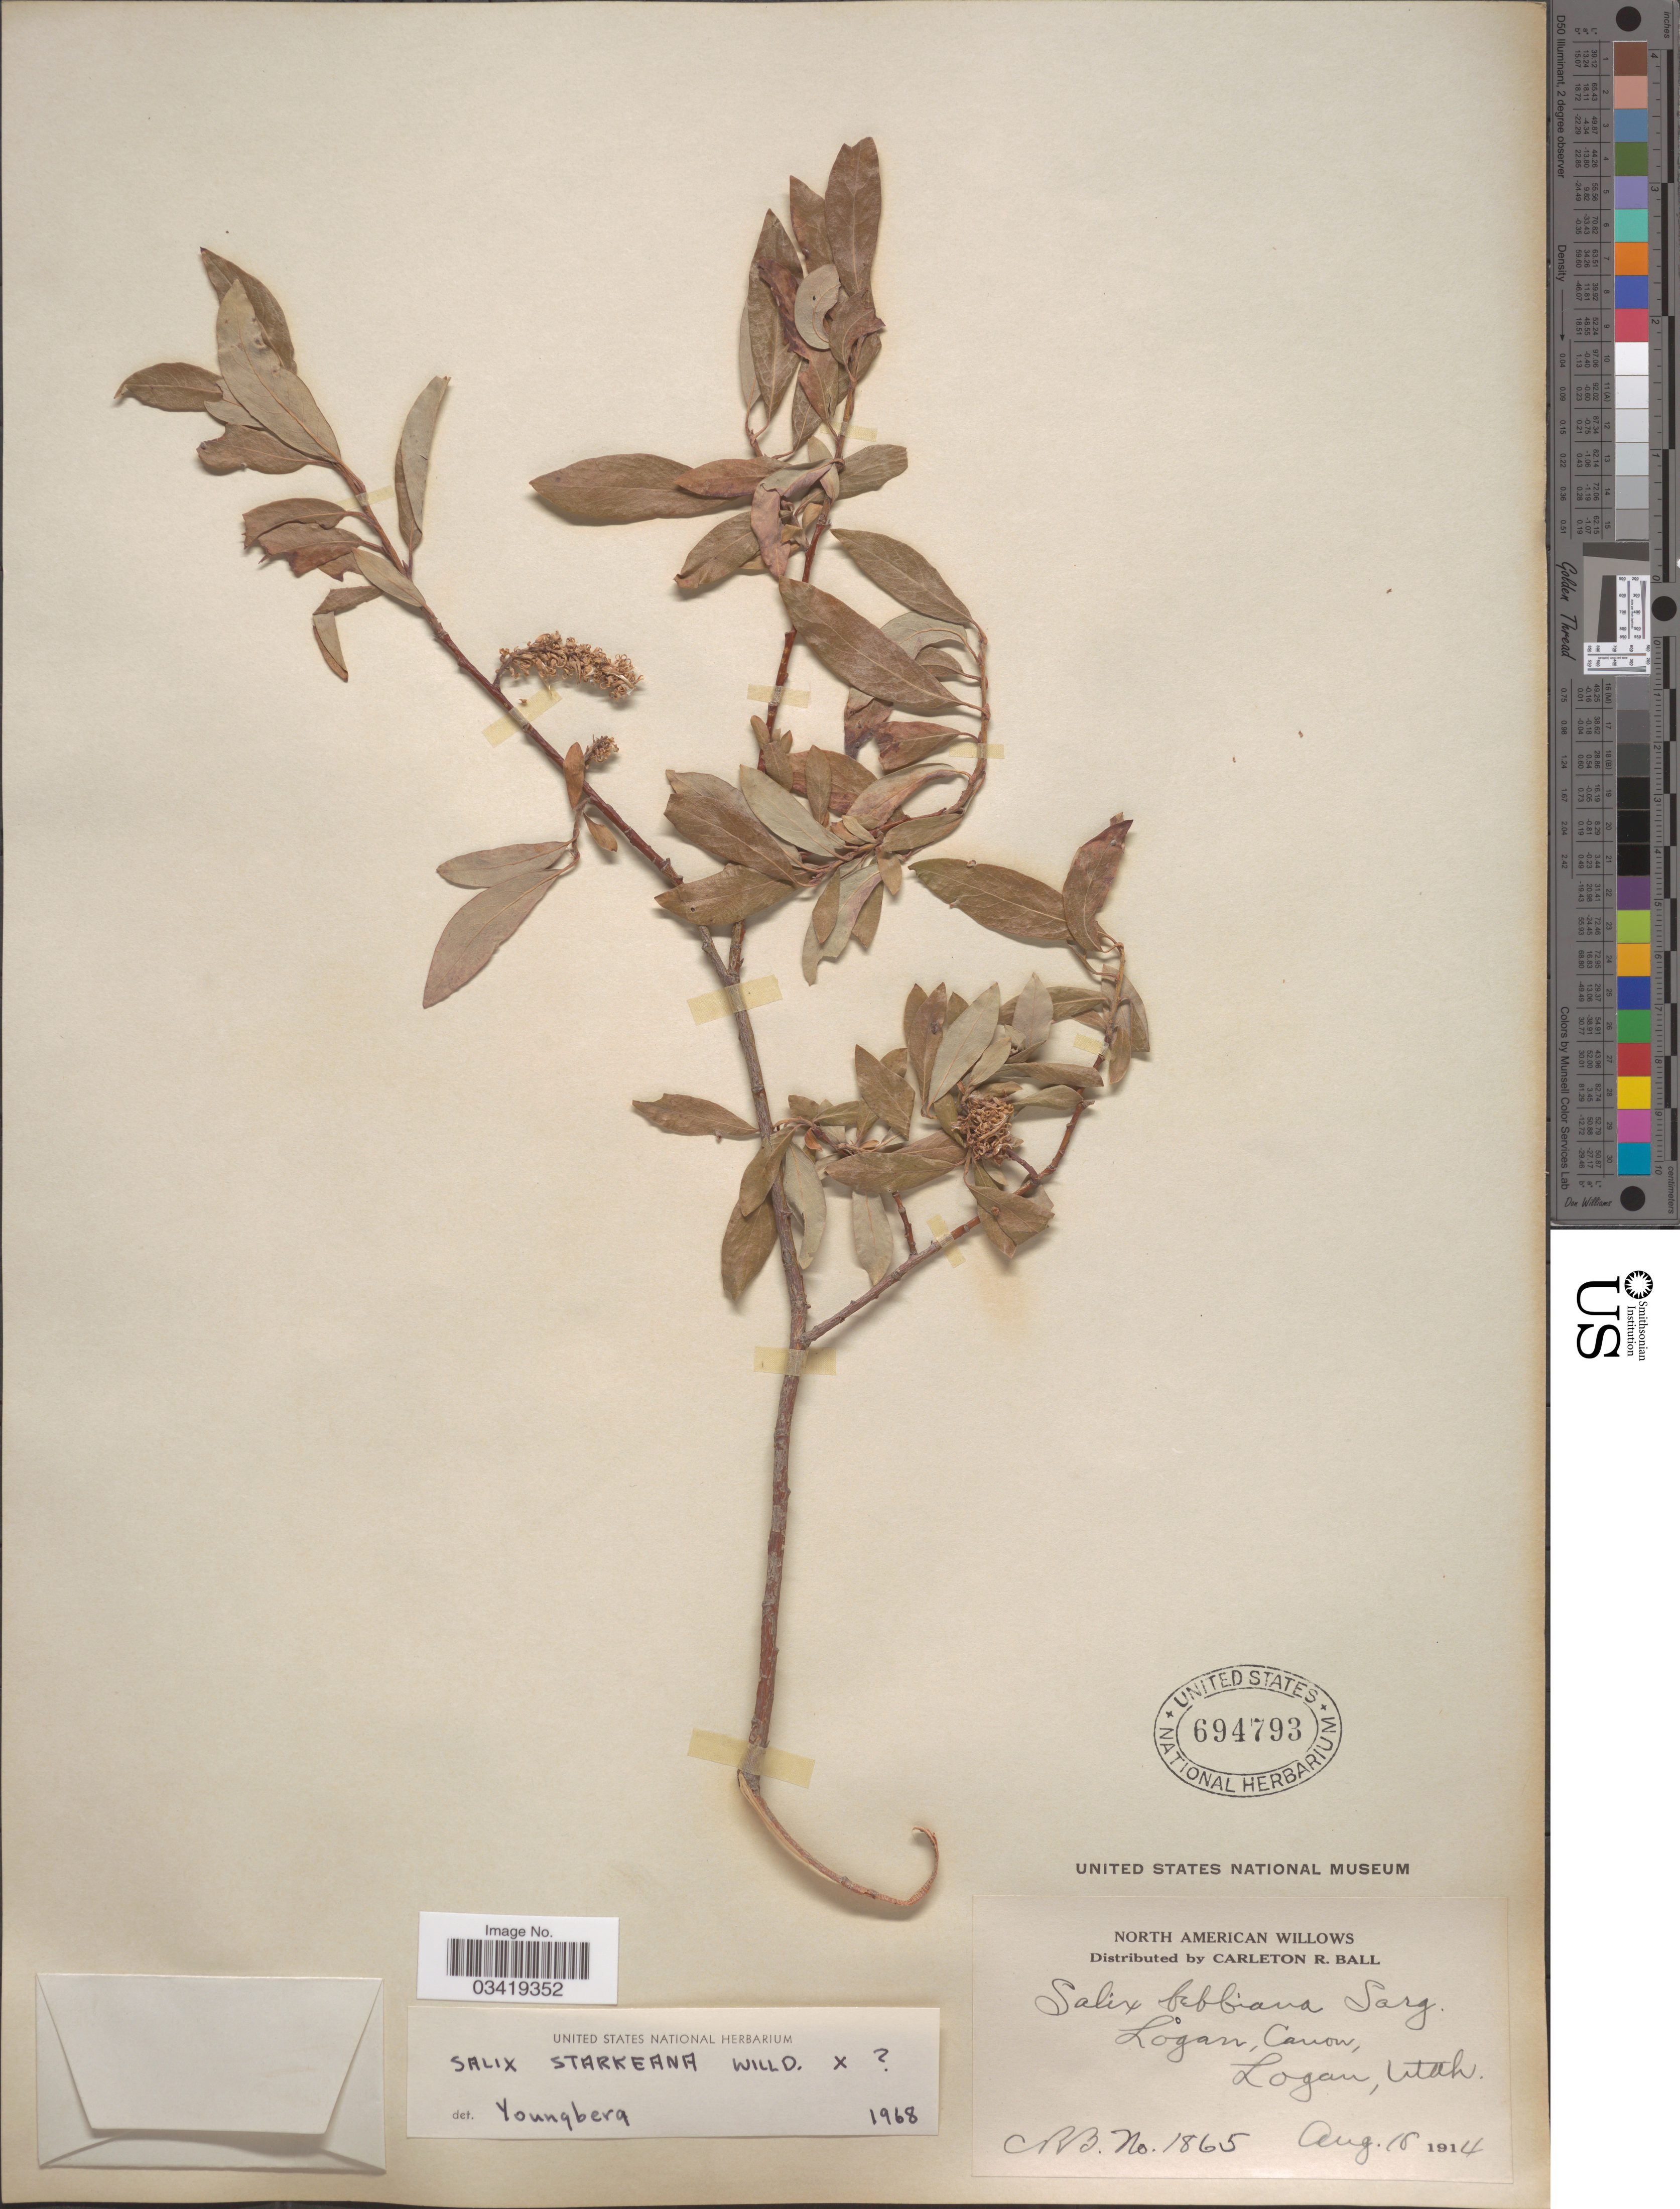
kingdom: Plantae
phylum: Tracheophyta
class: Magnoliopsida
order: Malpighiales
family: Salicaceae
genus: Salix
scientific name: Salix bebbiana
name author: Sarg.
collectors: C. R. Ball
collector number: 1865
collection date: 1914-08-18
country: United States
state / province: Utah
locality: Logan, Canon, Logan.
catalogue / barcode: US 694793